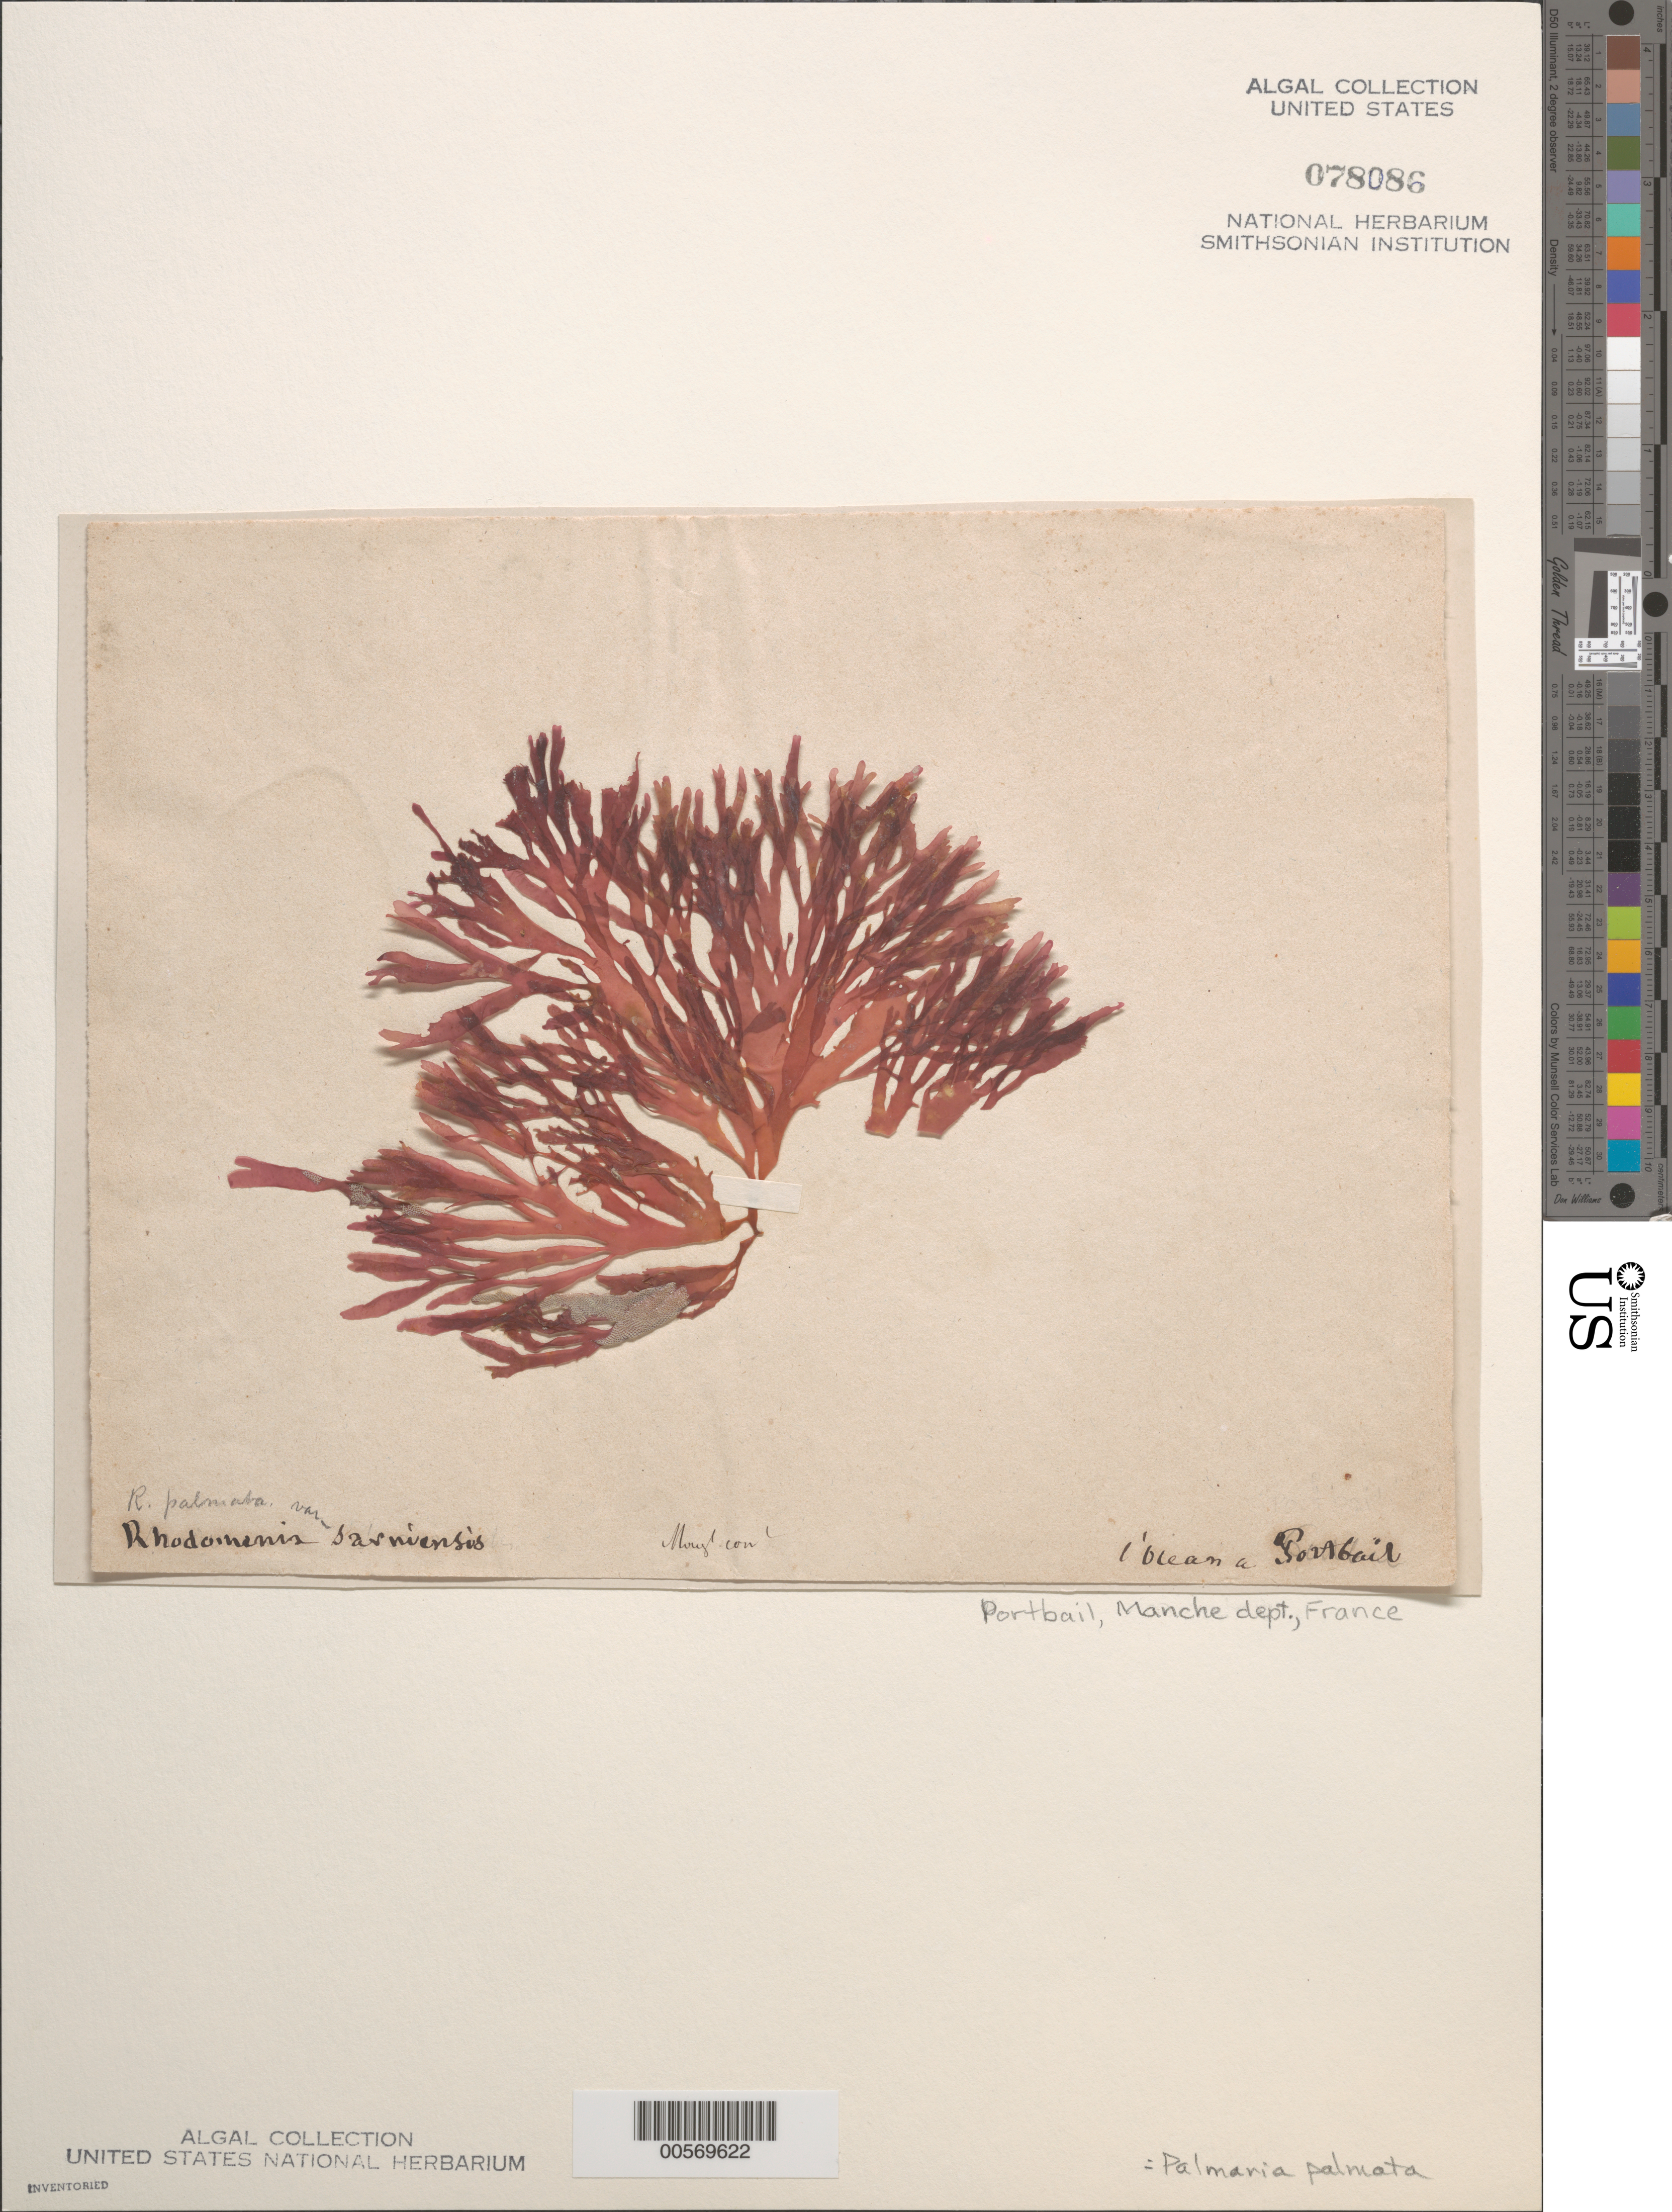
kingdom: Plantae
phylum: Rhodophyta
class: Florideophyceae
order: Palmariales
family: Palmariaceae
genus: Palmaria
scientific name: Palmaria palmata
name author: (L.) F. Weber & D. Mohr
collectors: J. Mougeot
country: France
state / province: Normandie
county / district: Manche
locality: Portbail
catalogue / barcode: US 78086